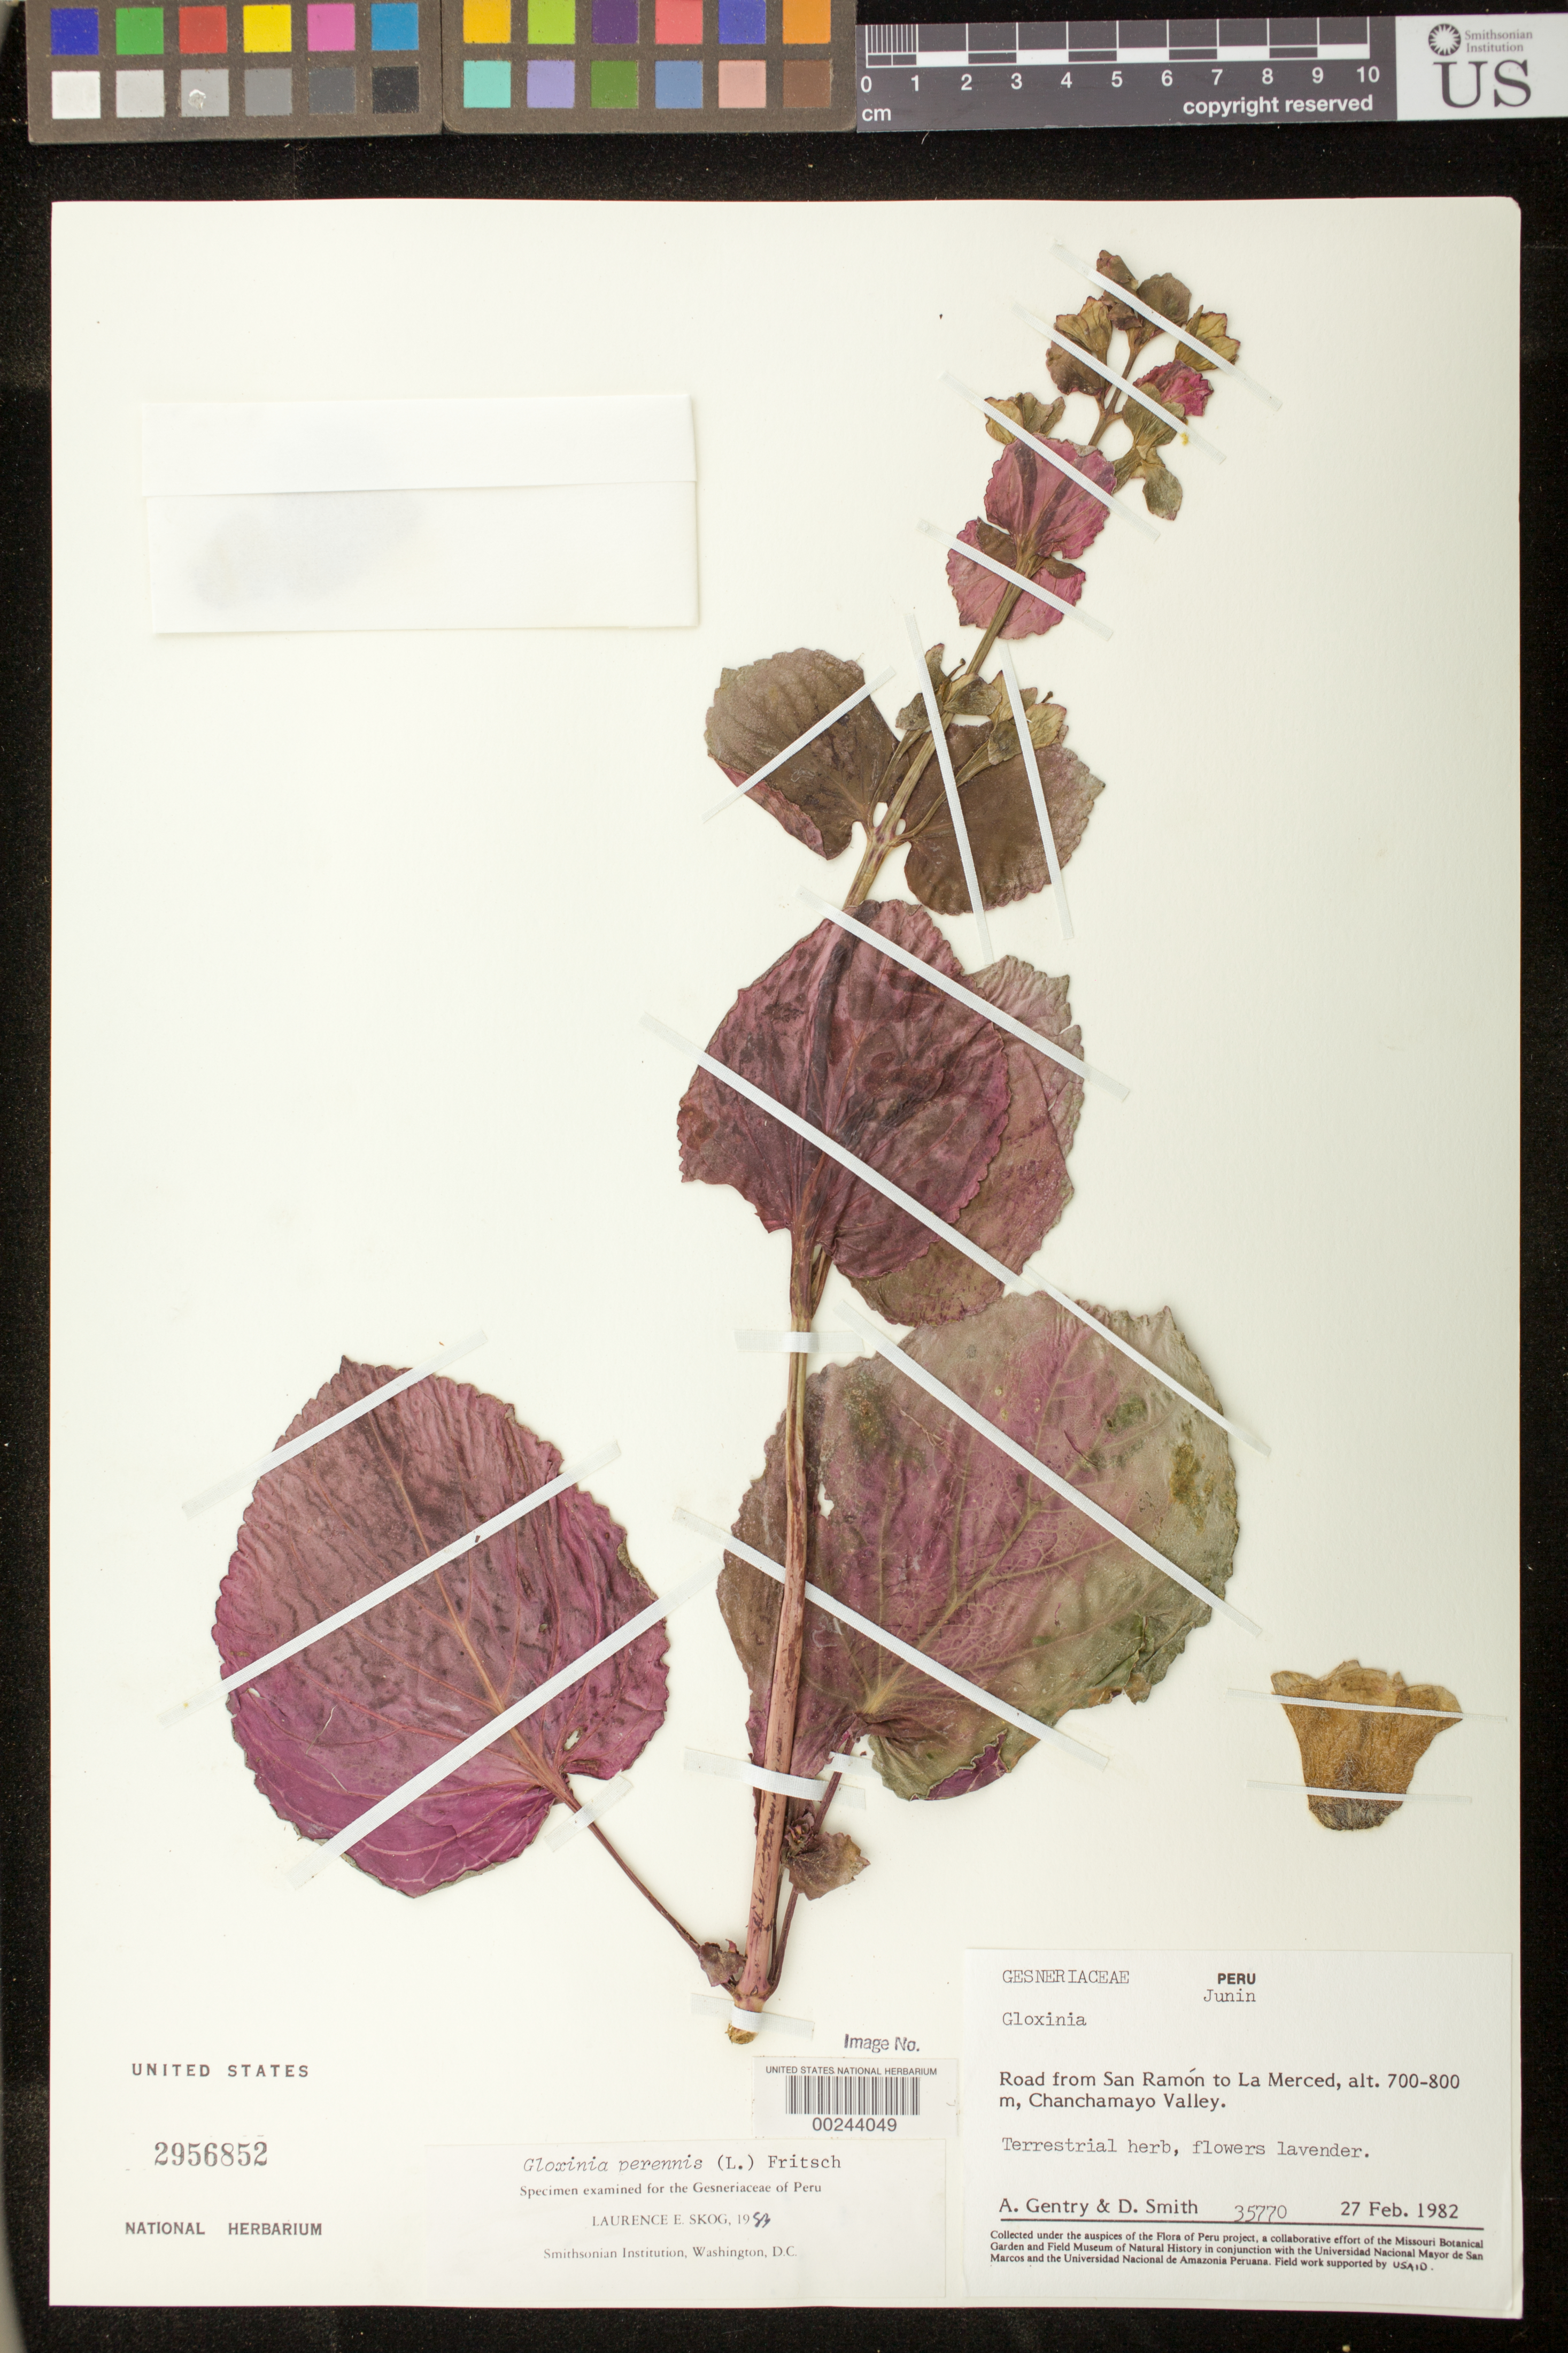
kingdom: Plantae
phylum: Tracheophyta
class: Magnoliopsida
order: Lamiales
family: Gesneriaceae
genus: Gloxinia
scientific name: Gloxinia perennis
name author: (L.) Fritsch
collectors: A. H. Gentry & D. Smith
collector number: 35770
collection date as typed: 27 Feb 1982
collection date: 1982-02-27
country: Peru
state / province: Junín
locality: Road from San Ramon to La Merced, Chanchamayo Valley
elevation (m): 700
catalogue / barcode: US 2956852